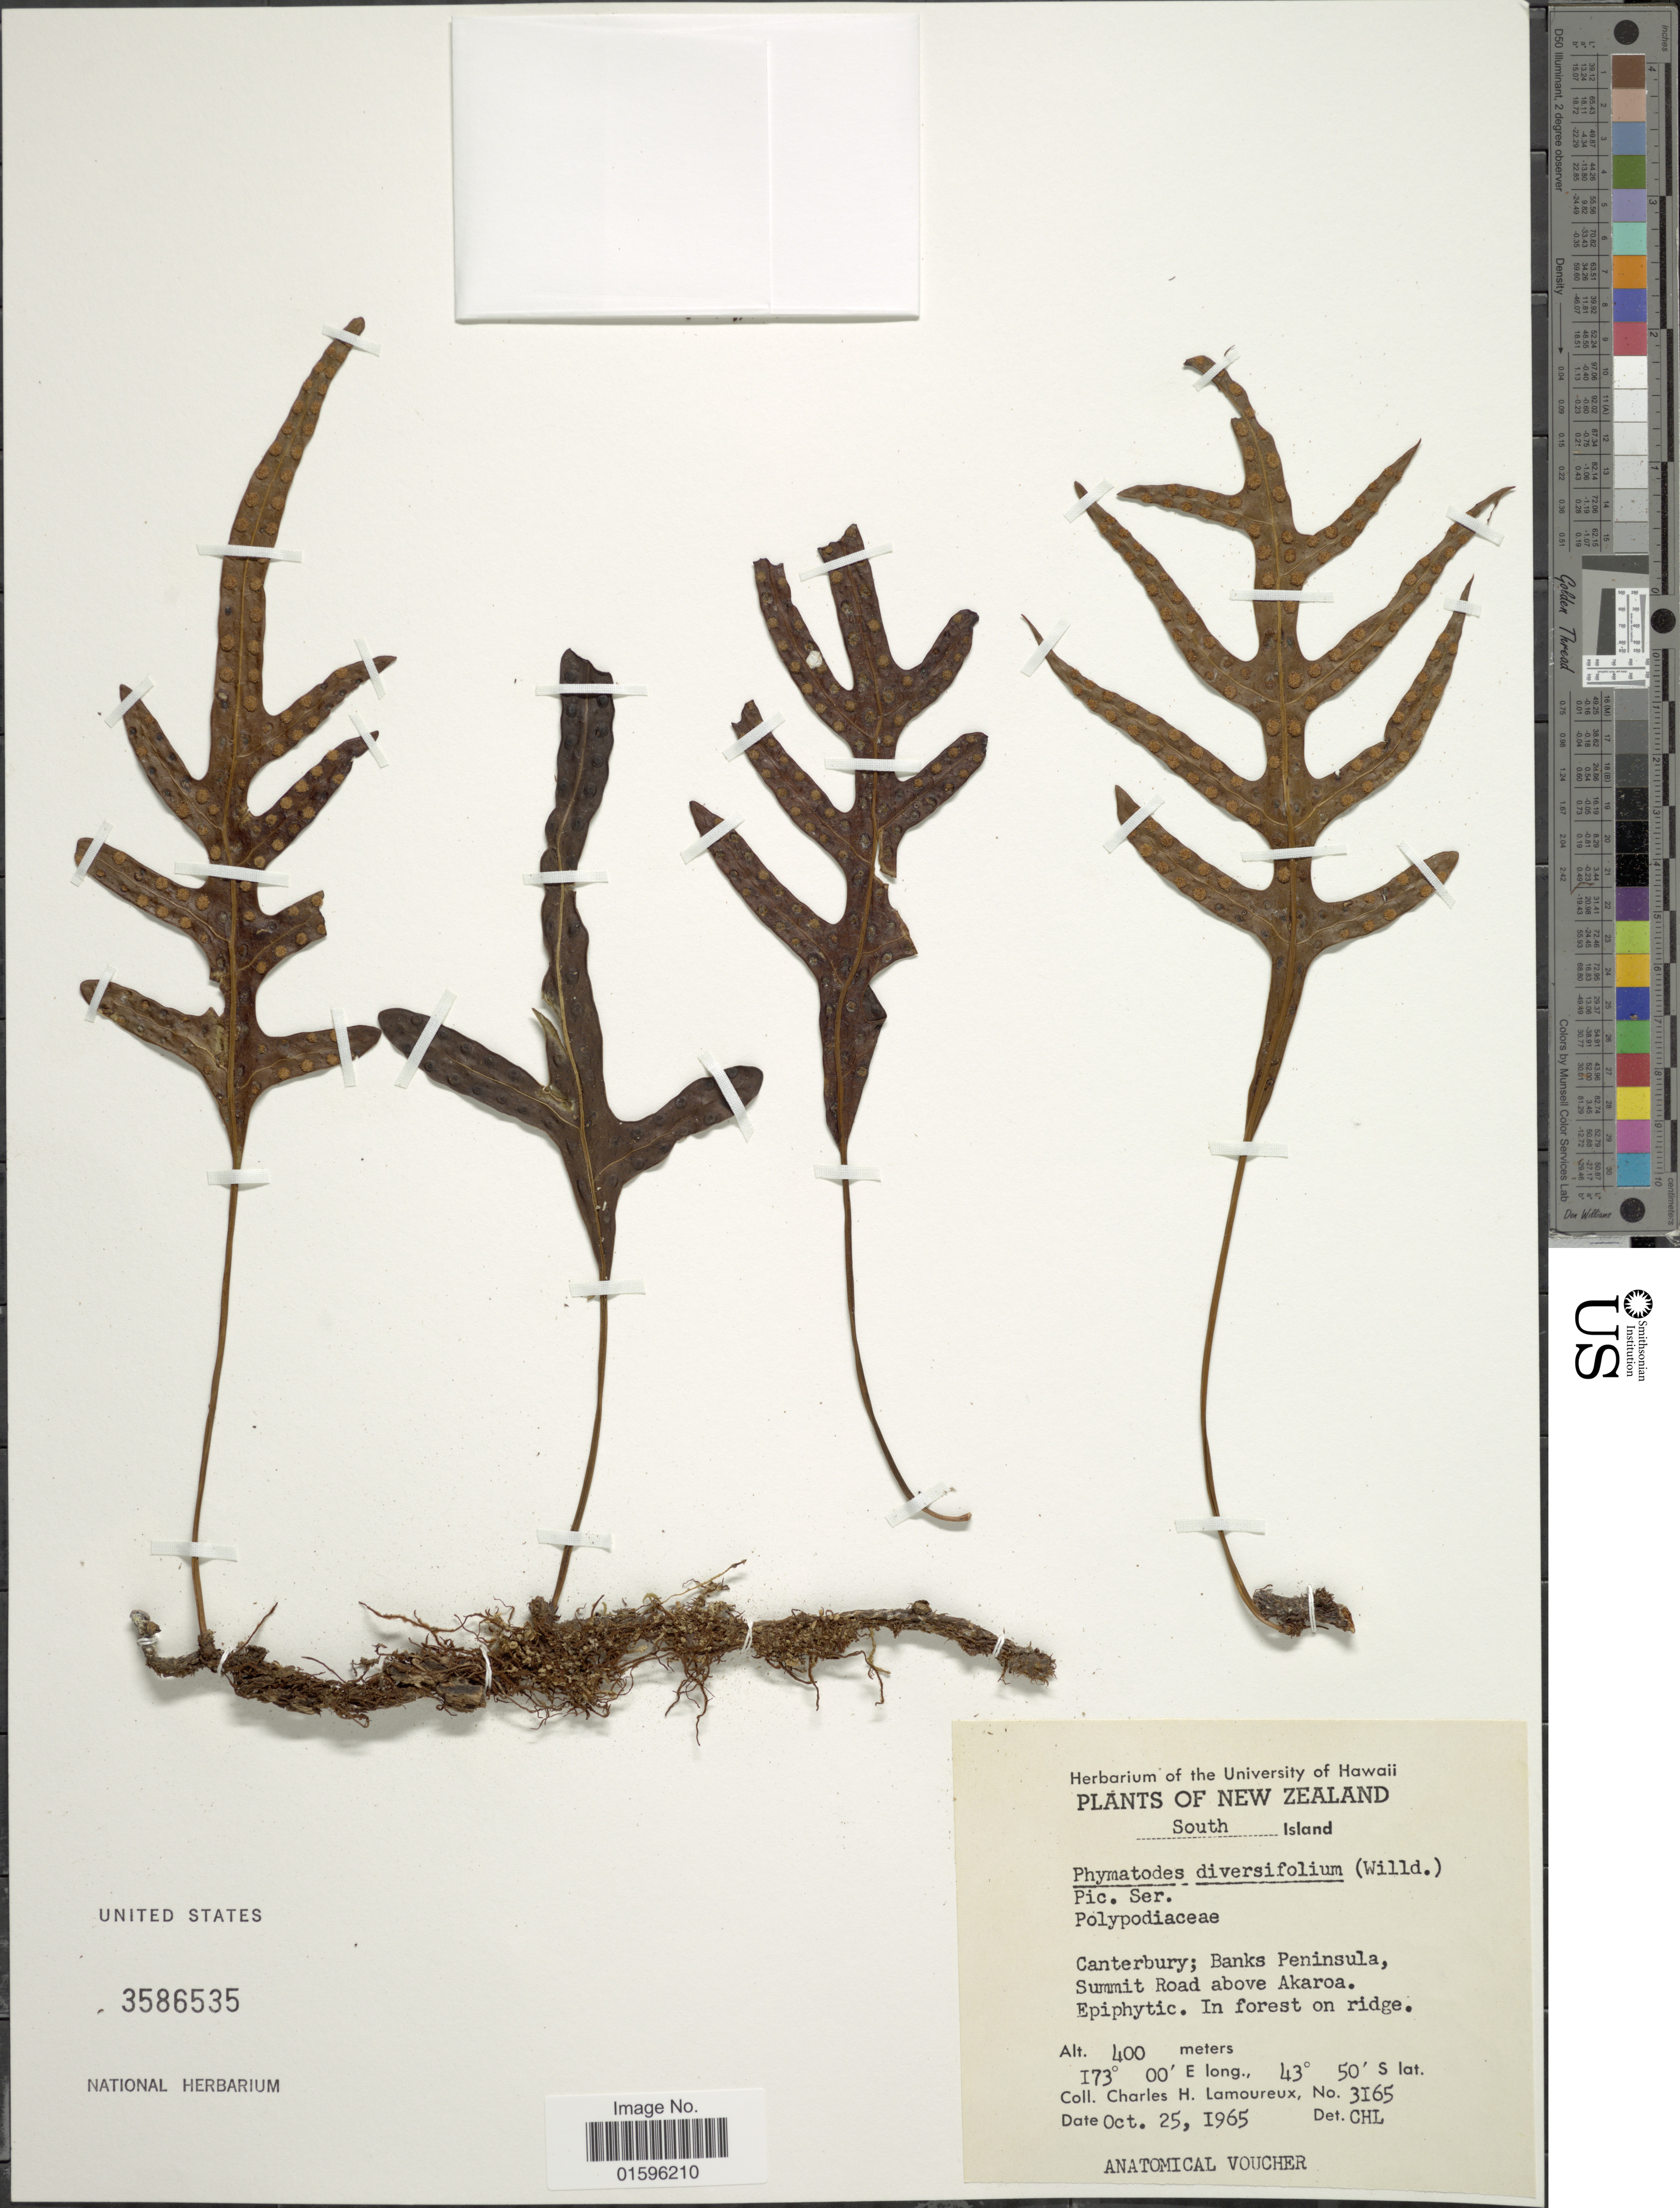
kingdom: Plantae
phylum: Tracheophyta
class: Polypodiopsida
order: Polypodiales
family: Polypodiaceae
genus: Polypodium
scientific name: Polypodium diversifolium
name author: Sw.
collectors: C. H. Lamoureux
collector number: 3165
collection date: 1965-10-25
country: New Zealand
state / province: Canterbury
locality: South Island, Canterbury; Banks Peninsula, summit Road above Akaroa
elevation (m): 400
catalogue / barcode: US 3586535